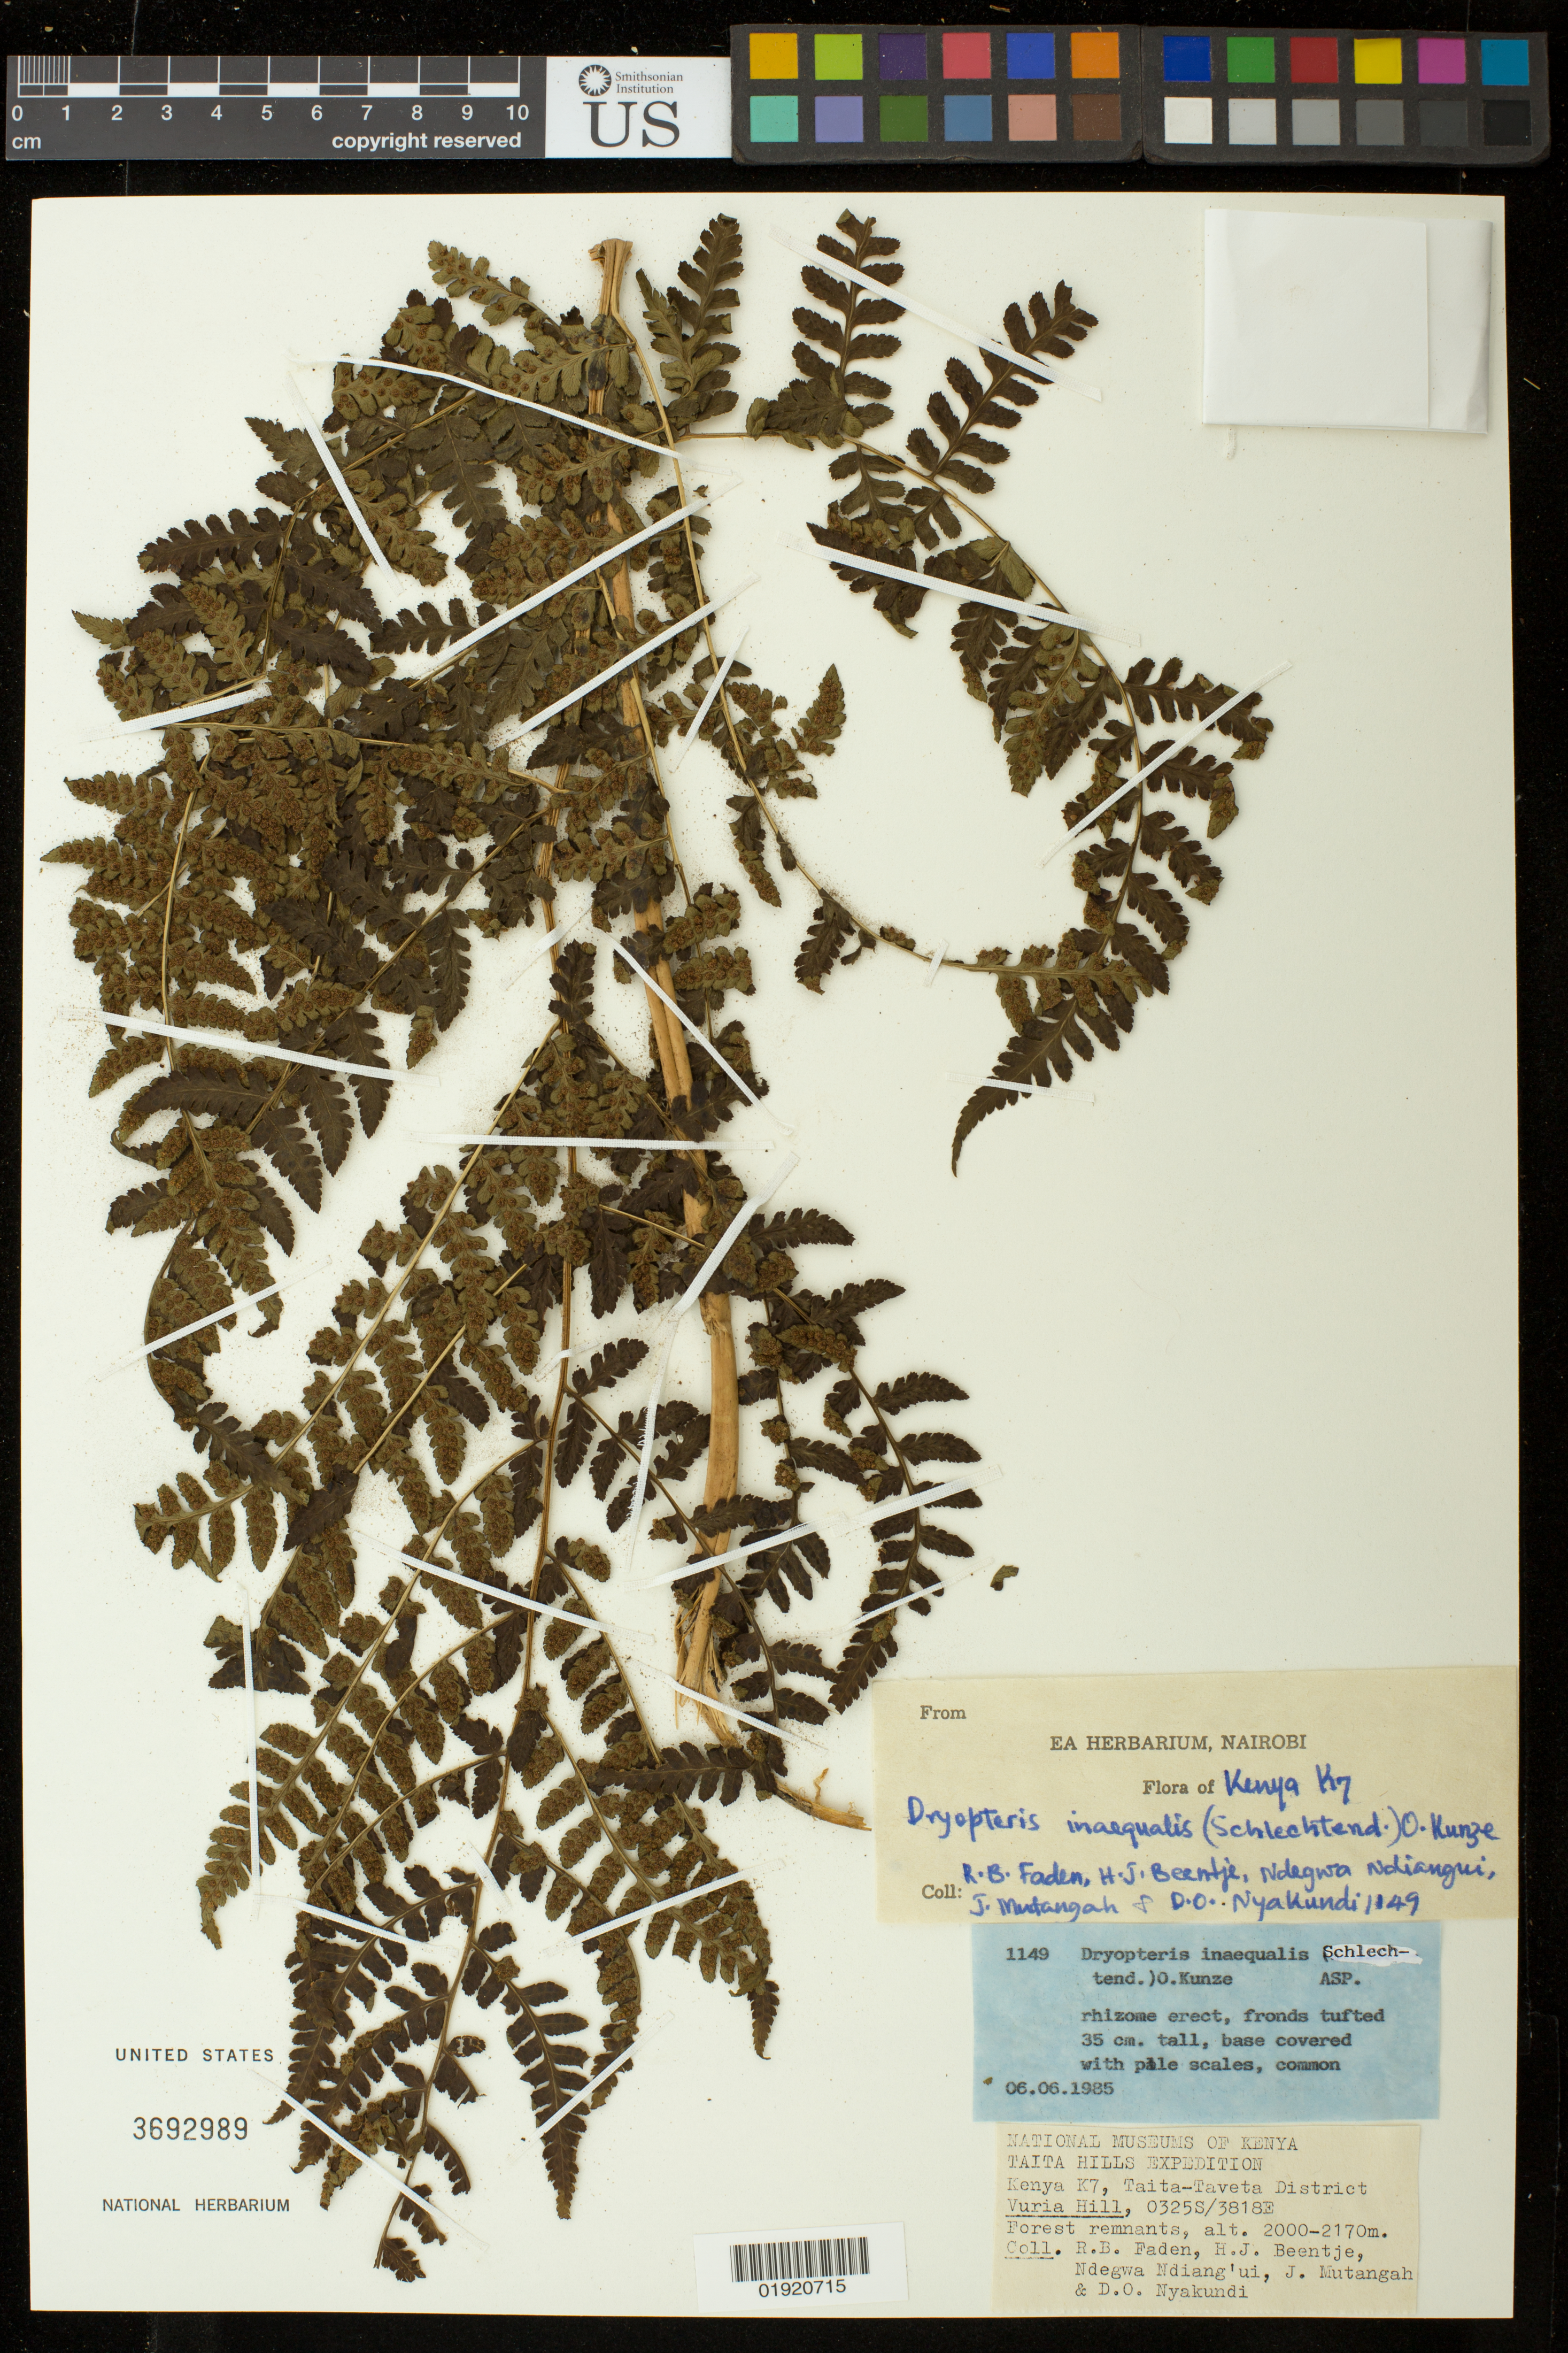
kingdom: Plantae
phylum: Tracheophyta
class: Polypodiopsida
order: Polypodiales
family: Dryopteridaceae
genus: Dryopteris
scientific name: Dryopteris inaequalis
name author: (Schltdl.) Kuntze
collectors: R. B. Faden, H. J. Beentje, Ndegwa Ndiang'ui, J. Mutangah & D. Nyakundi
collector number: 1149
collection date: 1985-06-06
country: Kenya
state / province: Taita Taveta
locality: Kenya K7, Taita-Taveta District. Taita Hills. Vuria Hill.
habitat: Forest remnants.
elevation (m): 2000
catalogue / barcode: US 3692989